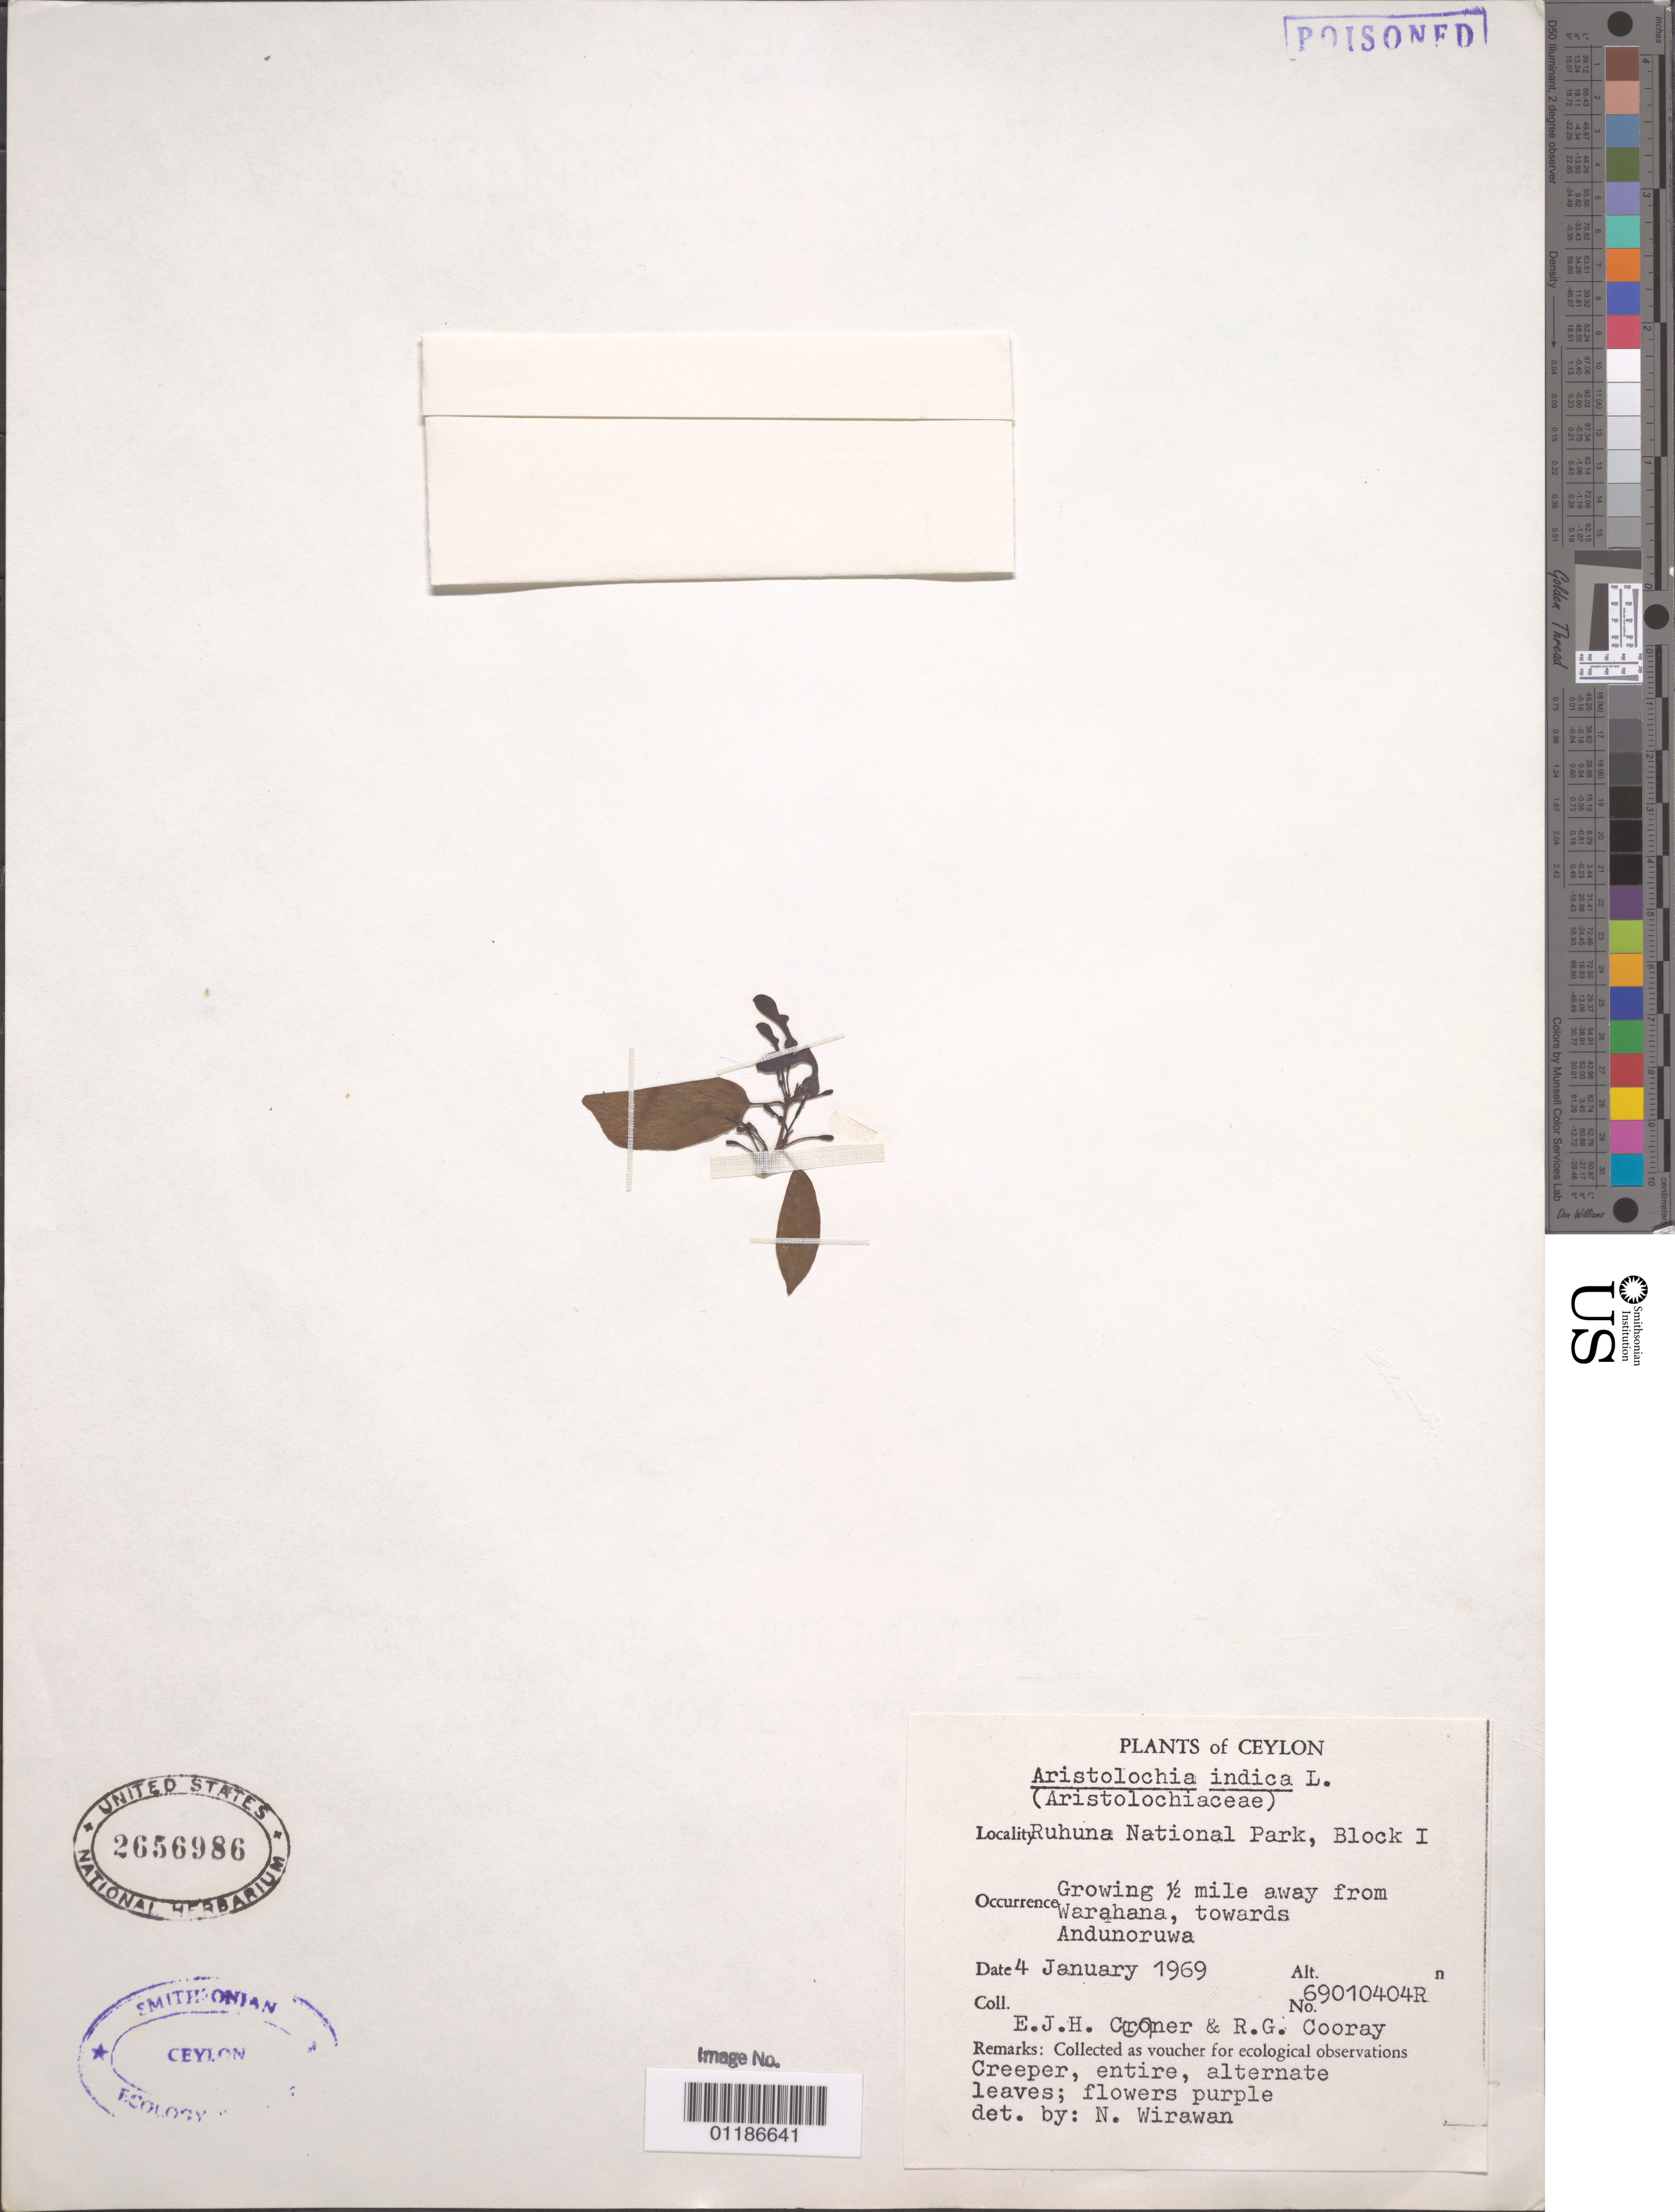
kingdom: Plantae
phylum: Tracheophyta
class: Magnoliopsida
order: Piperales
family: Aristolochiaceae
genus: Aristolochia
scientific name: Aristolochia indica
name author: L.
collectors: E. Corner & R. Cooray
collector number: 69010404R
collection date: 1969-01-04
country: Sri Lanka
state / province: Southern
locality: Ruhuna National Park, Block I Occurrence: Growing 0.5 mile away from Warahana, towards Andunoruwa.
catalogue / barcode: US 2656986